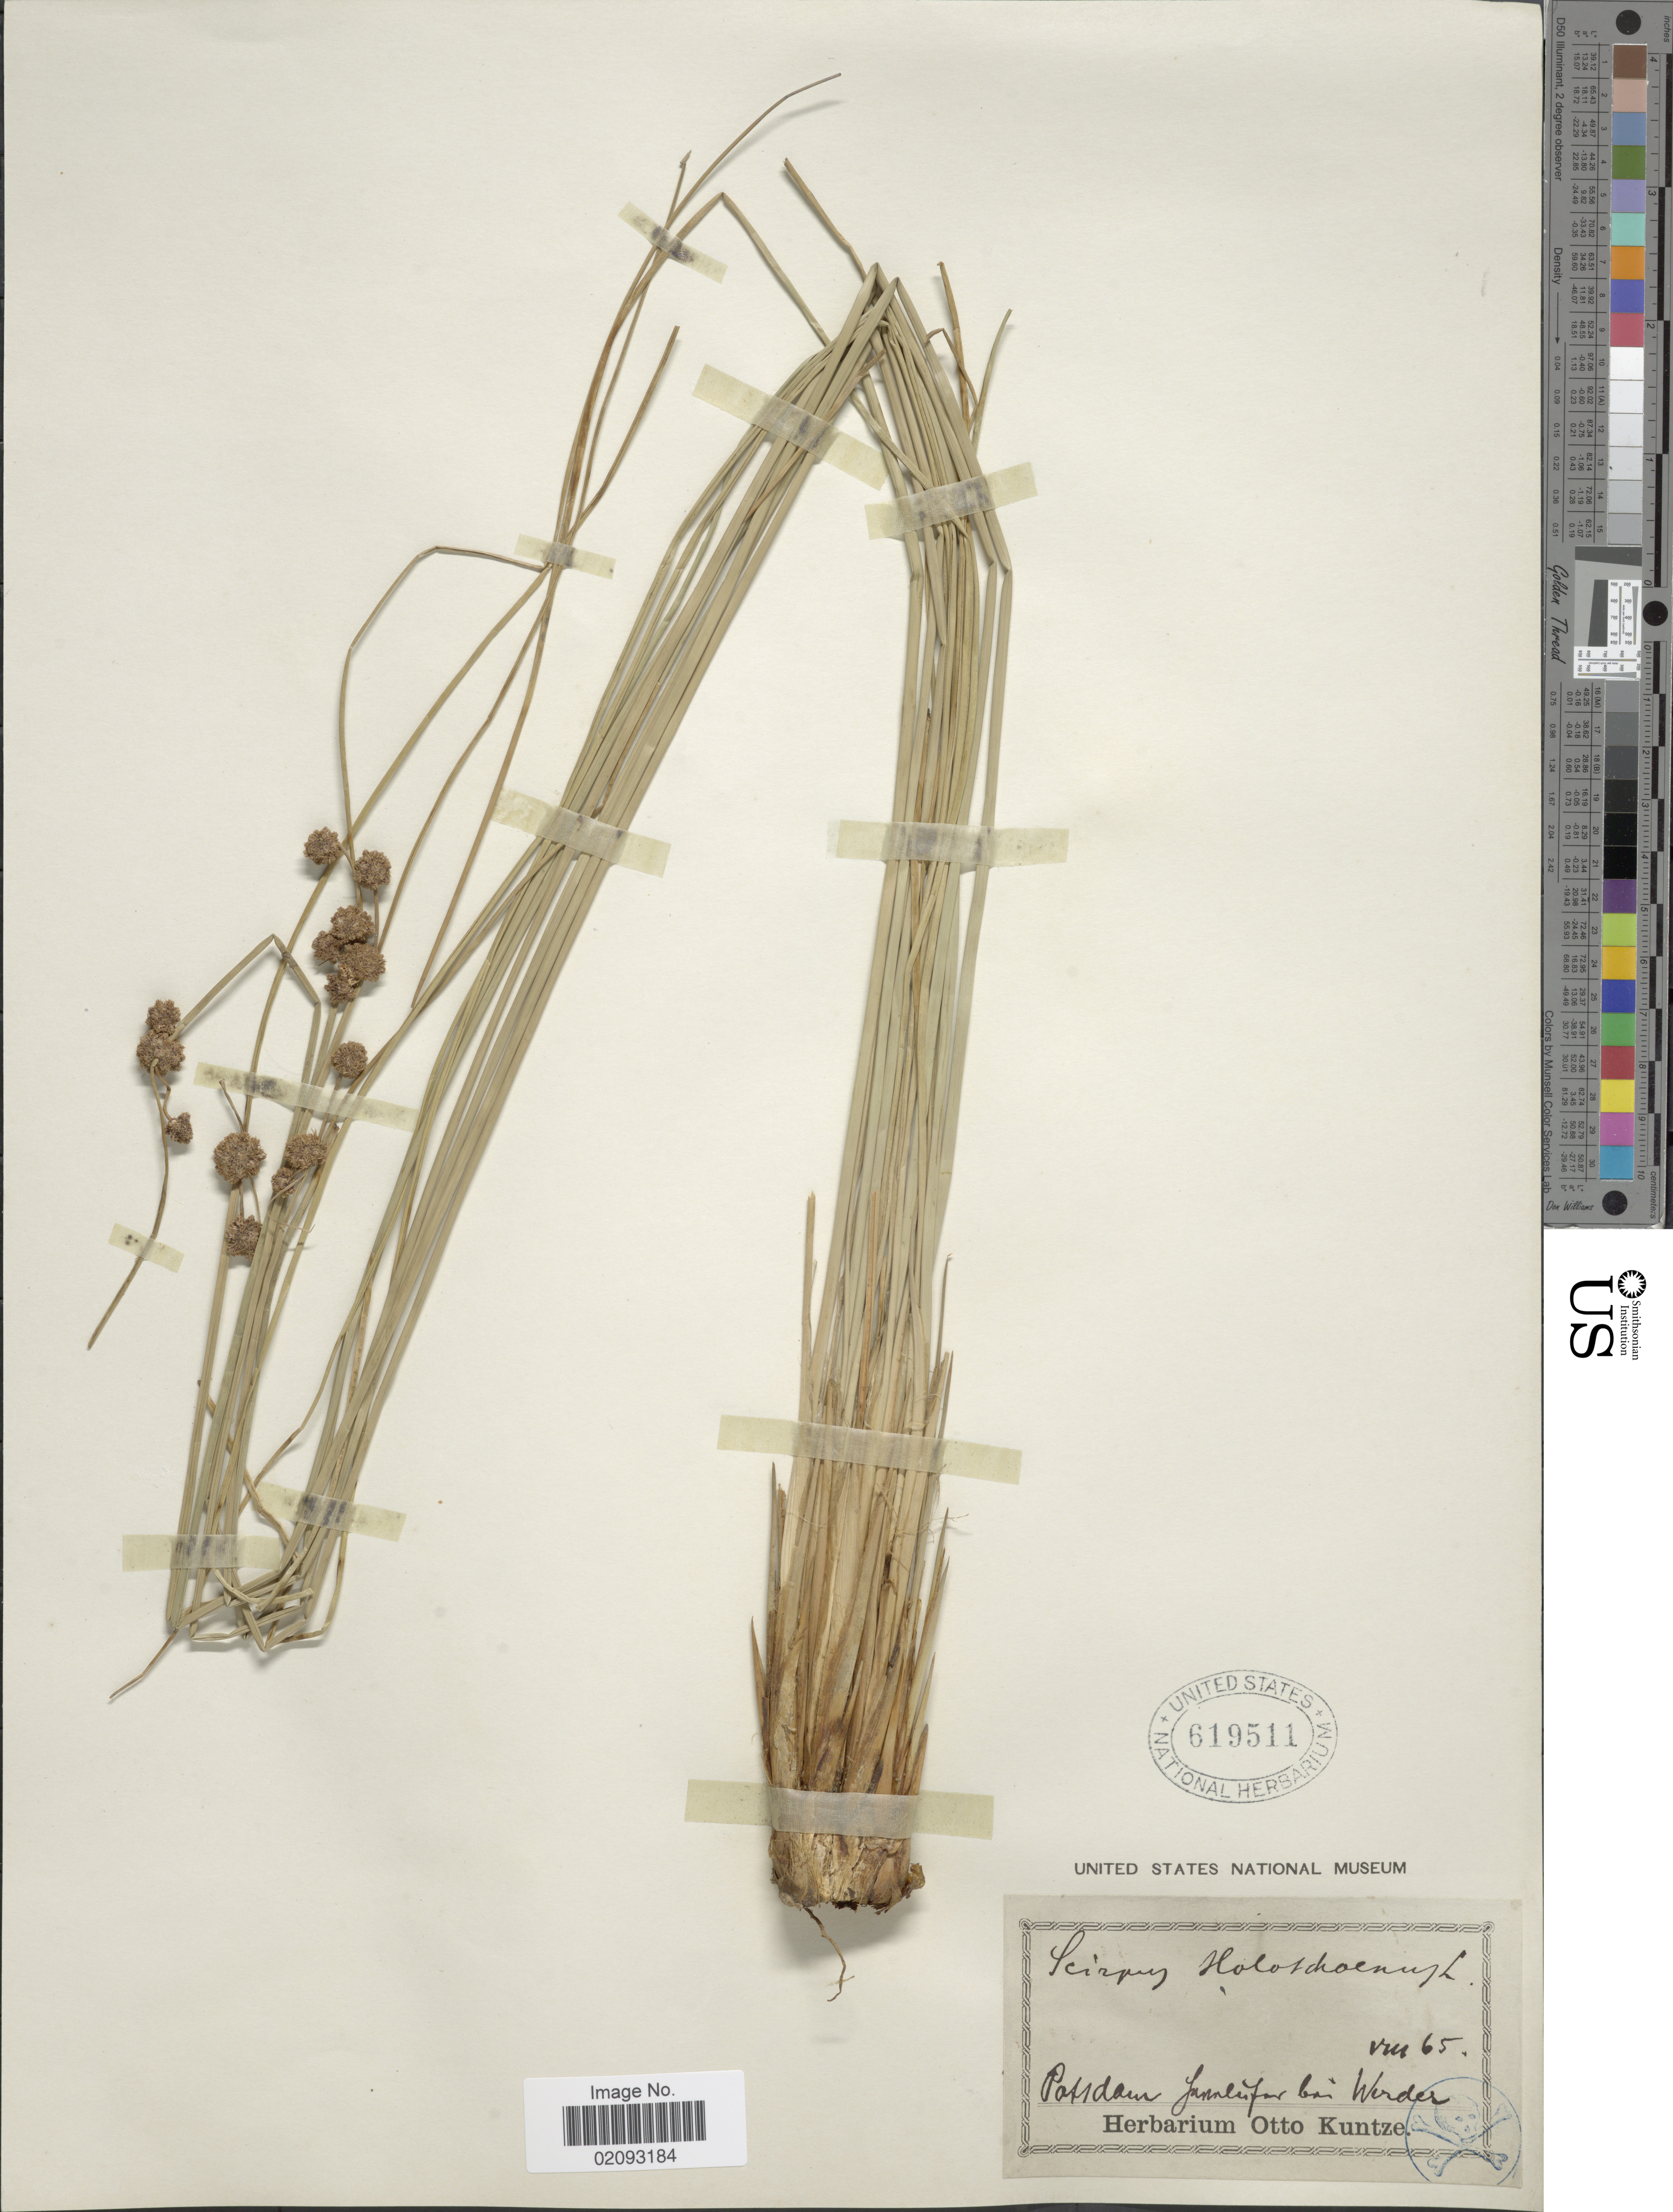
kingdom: Plantae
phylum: Tracheophyta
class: Liliopsida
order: Poales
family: Cyperaceae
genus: Scirpoides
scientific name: Scirpoides holoschoenus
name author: (L.) Soják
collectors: ex herb. Otto Kuntze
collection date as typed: Transcribed d/m/y: /8/65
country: Germany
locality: Potsdam [illegible text] bei Werder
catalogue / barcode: US 619511